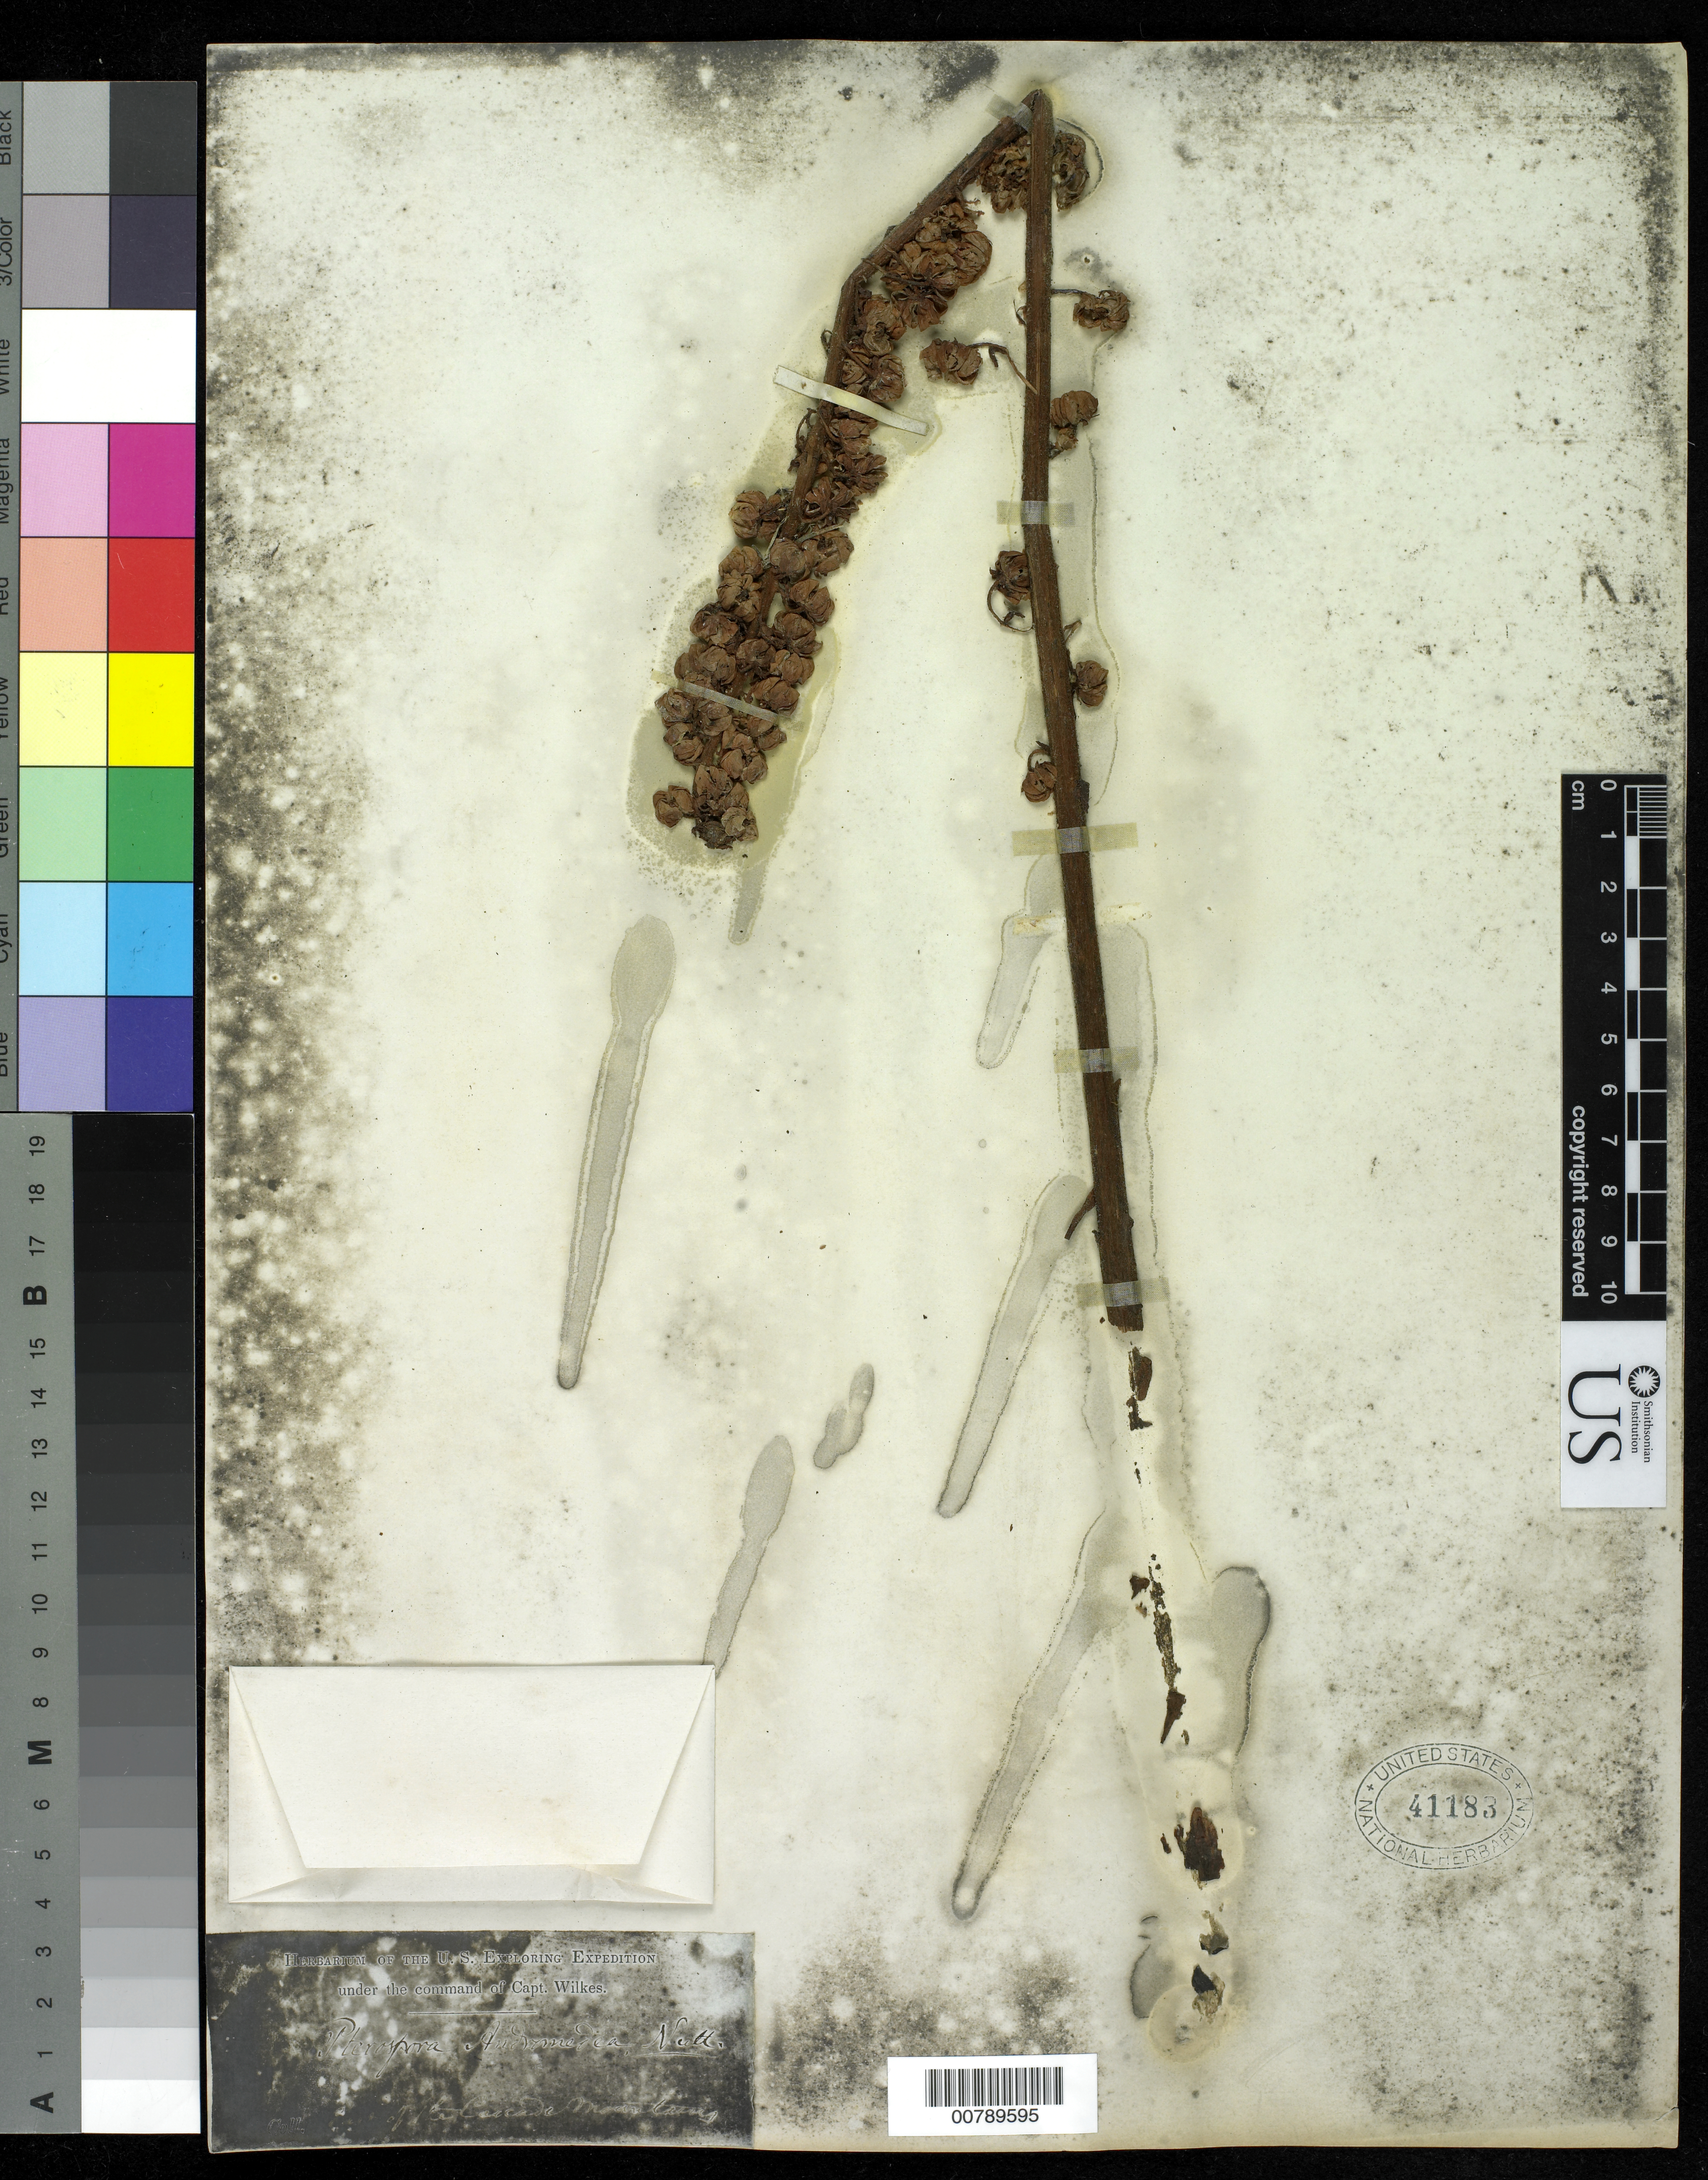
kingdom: Plantae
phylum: Tracheophyta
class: Magnoliopsida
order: Ericales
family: Ericaceae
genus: Pterospora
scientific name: Pterospora andromedea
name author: Nutt.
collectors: Wilkes Explor. Exped.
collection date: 1838/1842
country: United States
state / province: Washington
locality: Cascade Mountains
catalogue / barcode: US 41183